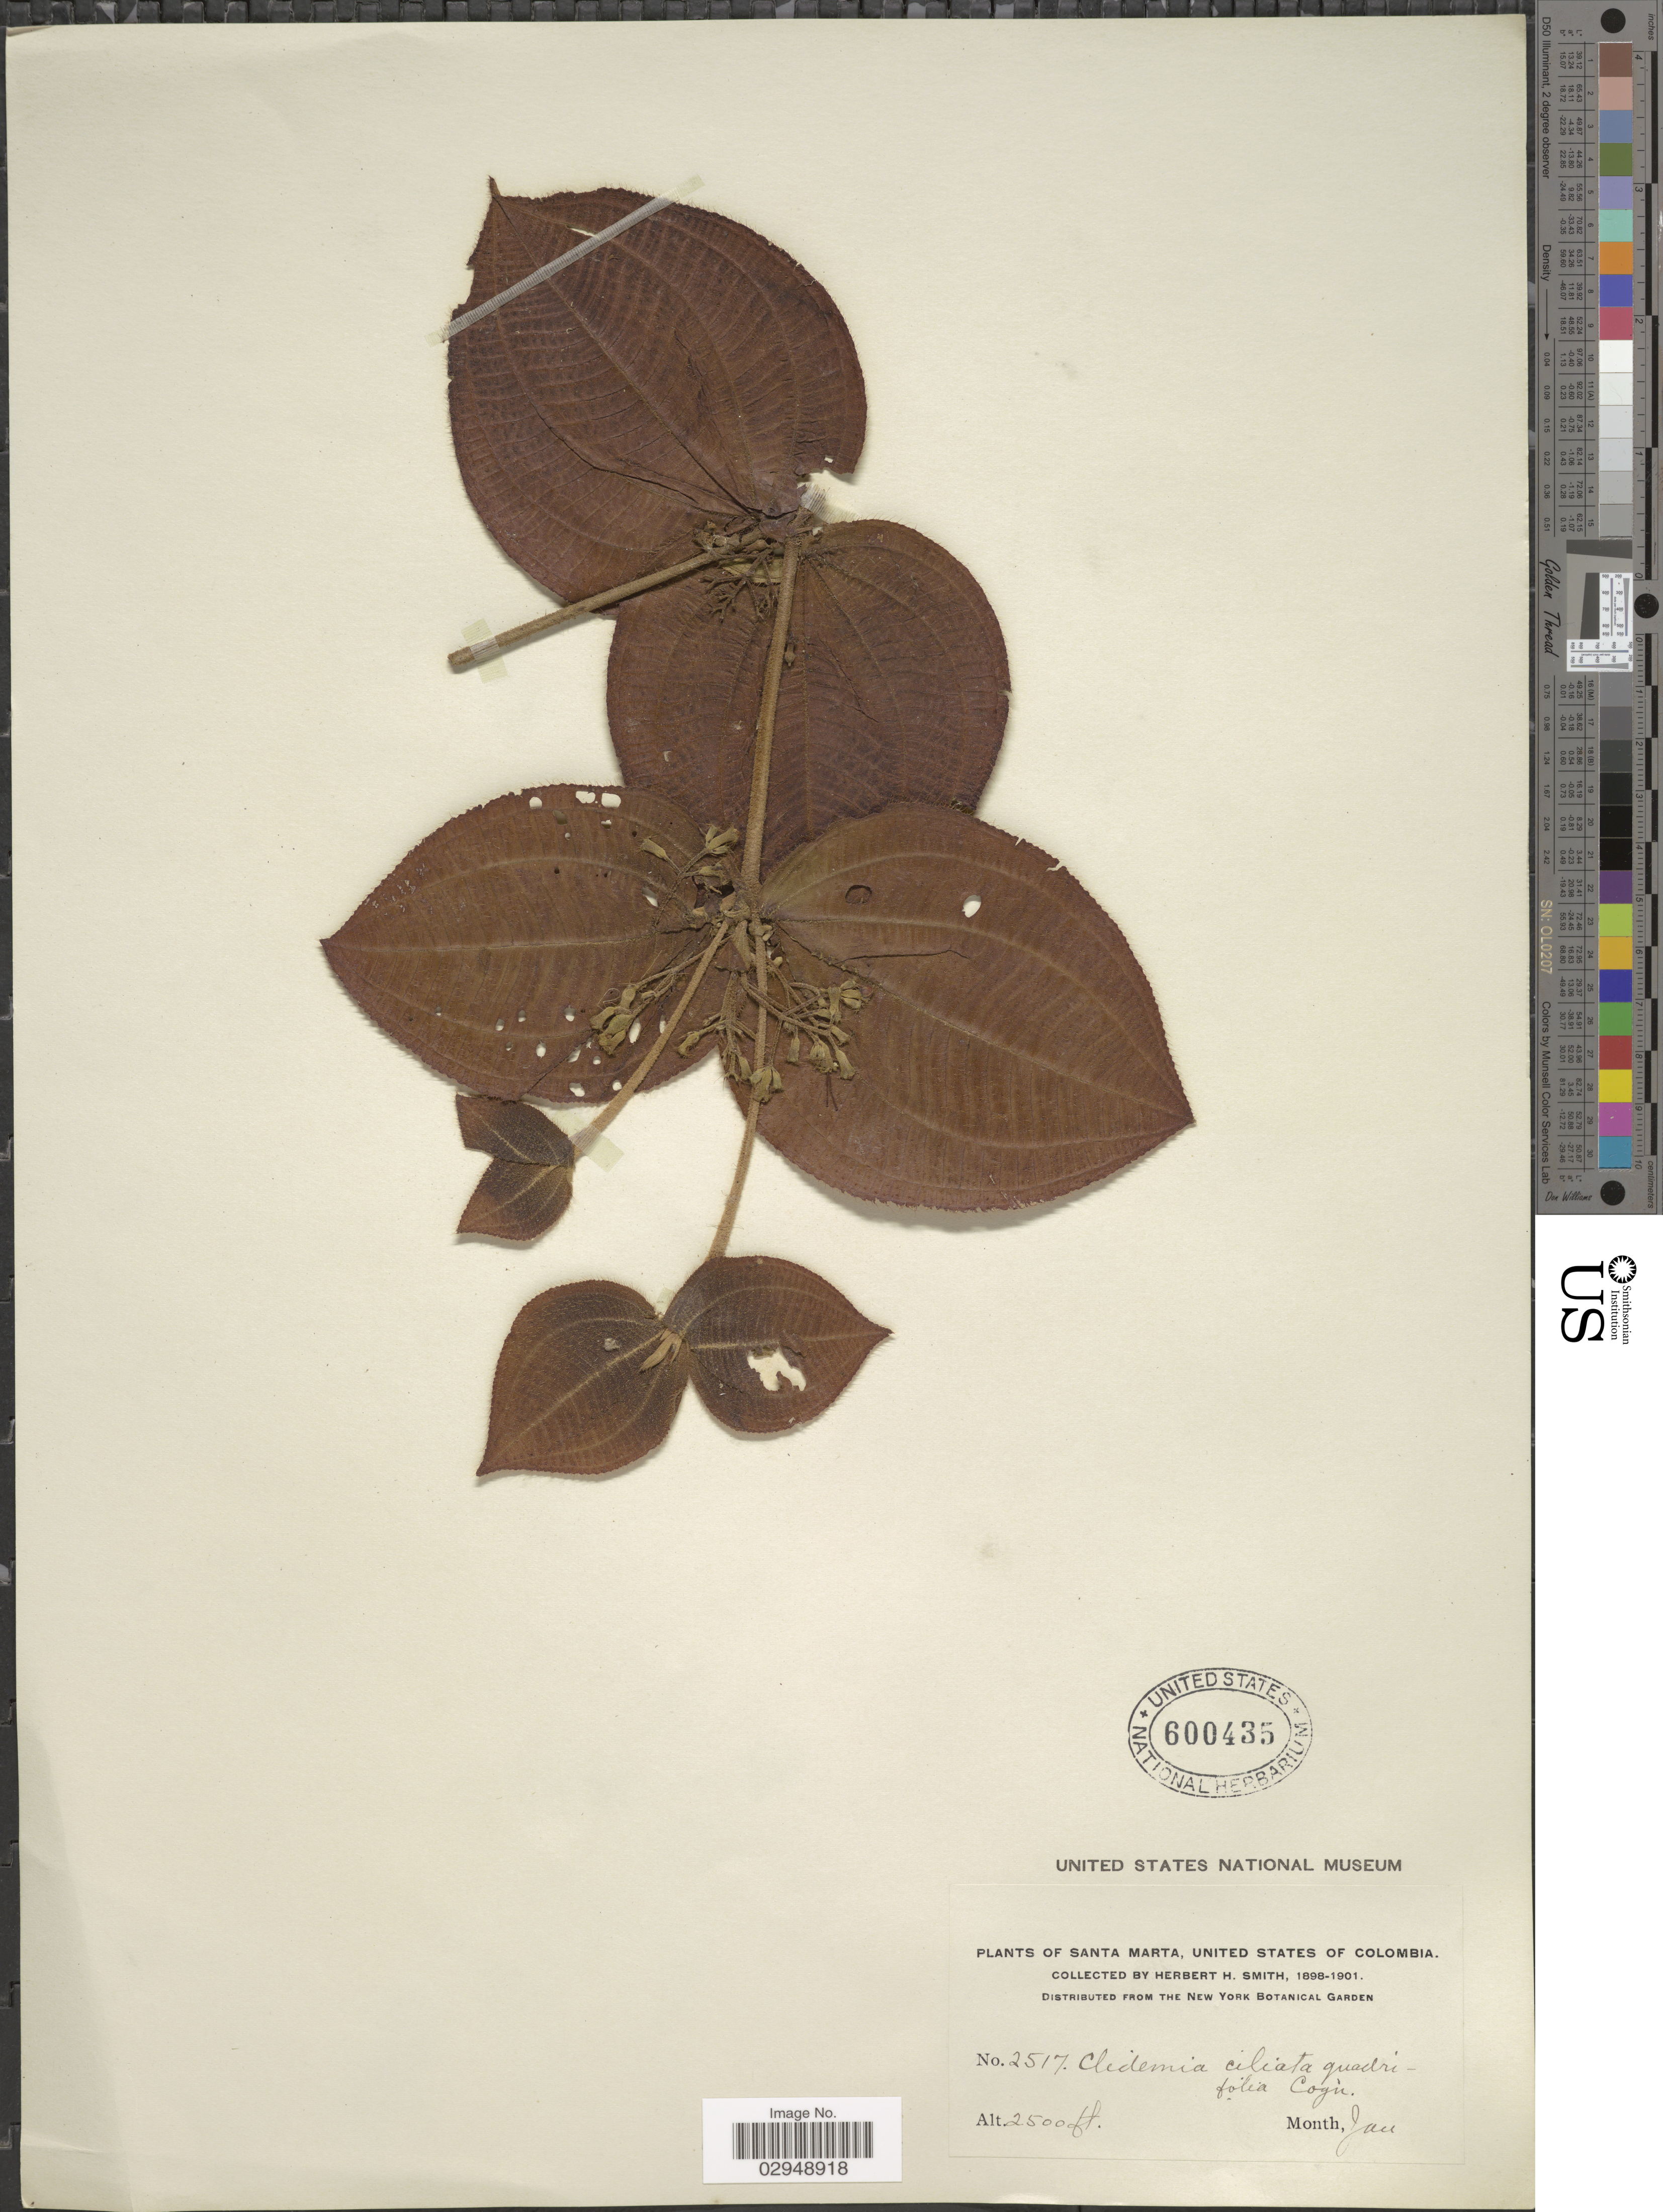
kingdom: Plantae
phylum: Tracheophyta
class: Magnoliopsida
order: Myrtales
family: Melastomataceae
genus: Clidemia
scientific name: Clidemia ciliata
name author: D. Don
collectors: Herbert H. Smith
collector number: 2517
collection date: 1898-01/1901-01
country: Colombia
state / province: Magdalena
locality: Santa Marta, United States of Colombia.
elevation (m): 762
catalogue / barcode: US 600435